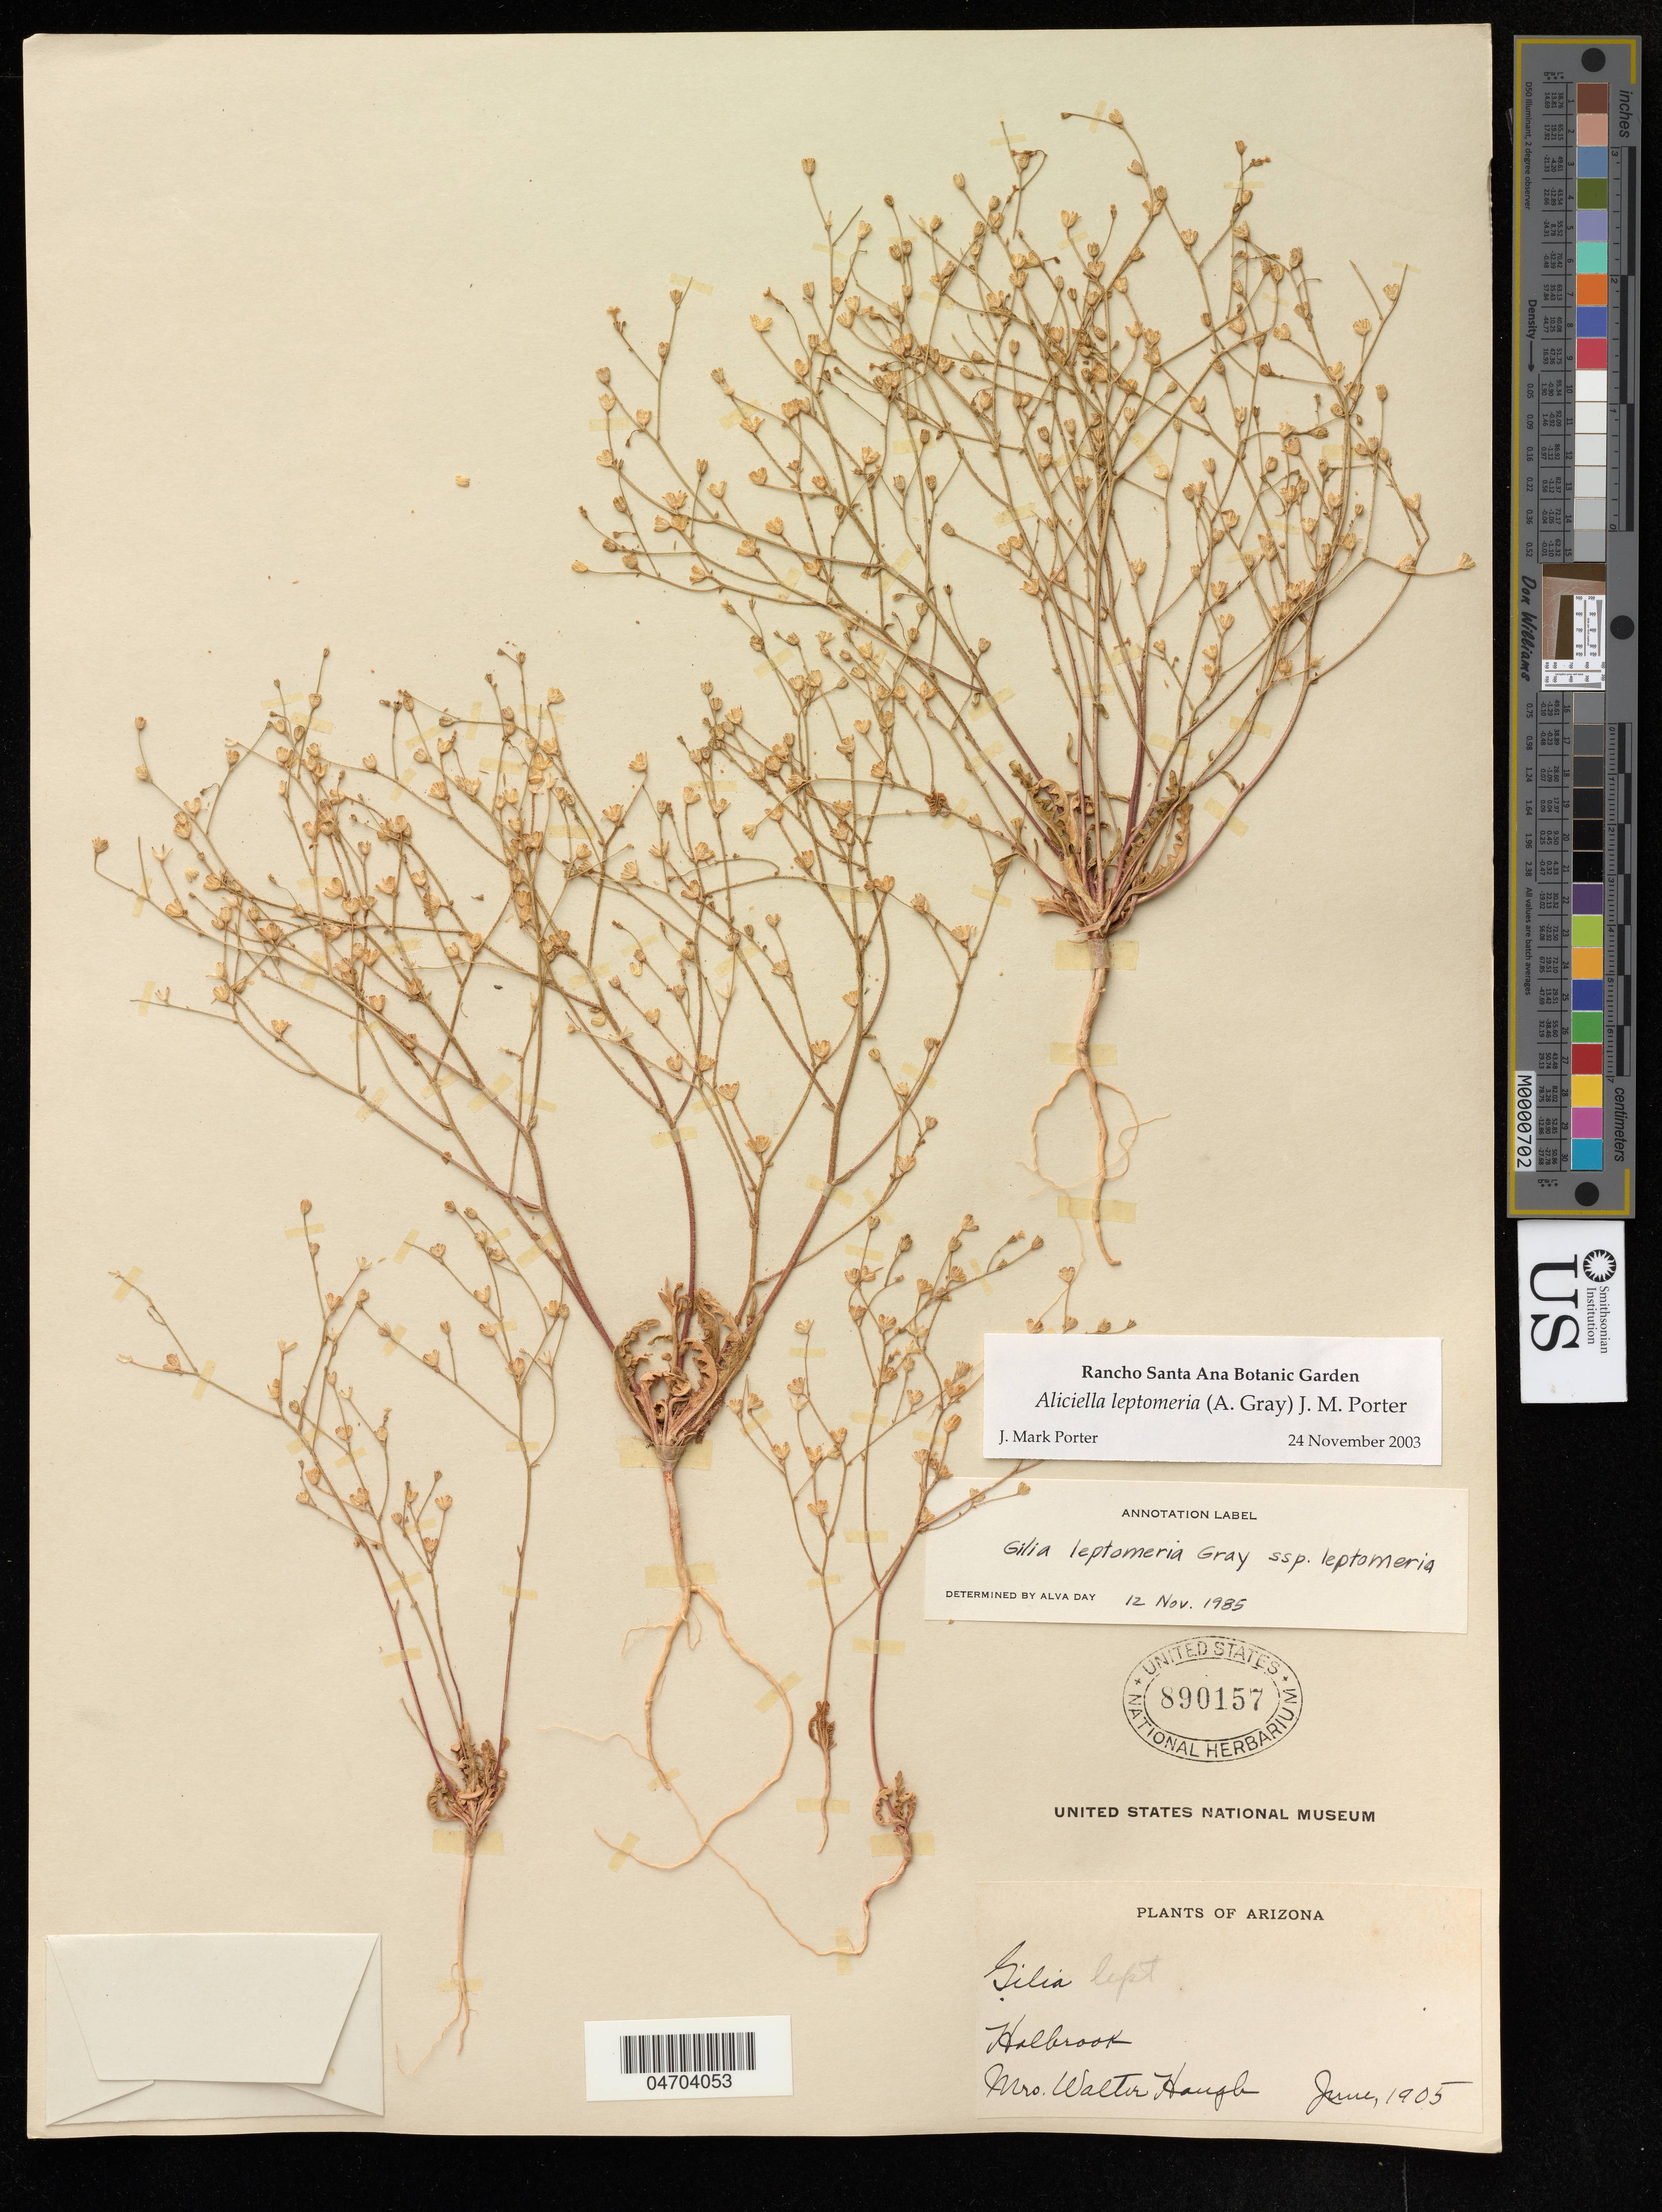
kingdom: Plantae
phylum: Tracheophyta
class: Magnoliopsida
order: Ericales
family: Polemoniaceae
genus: Aliciella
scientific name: Aliciella leptomeria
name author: (A. Gray) J.M. Porter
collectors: W. Hough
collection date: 1905-06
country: United States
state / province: Arizona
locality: Holbrook.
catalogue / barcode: US 890157